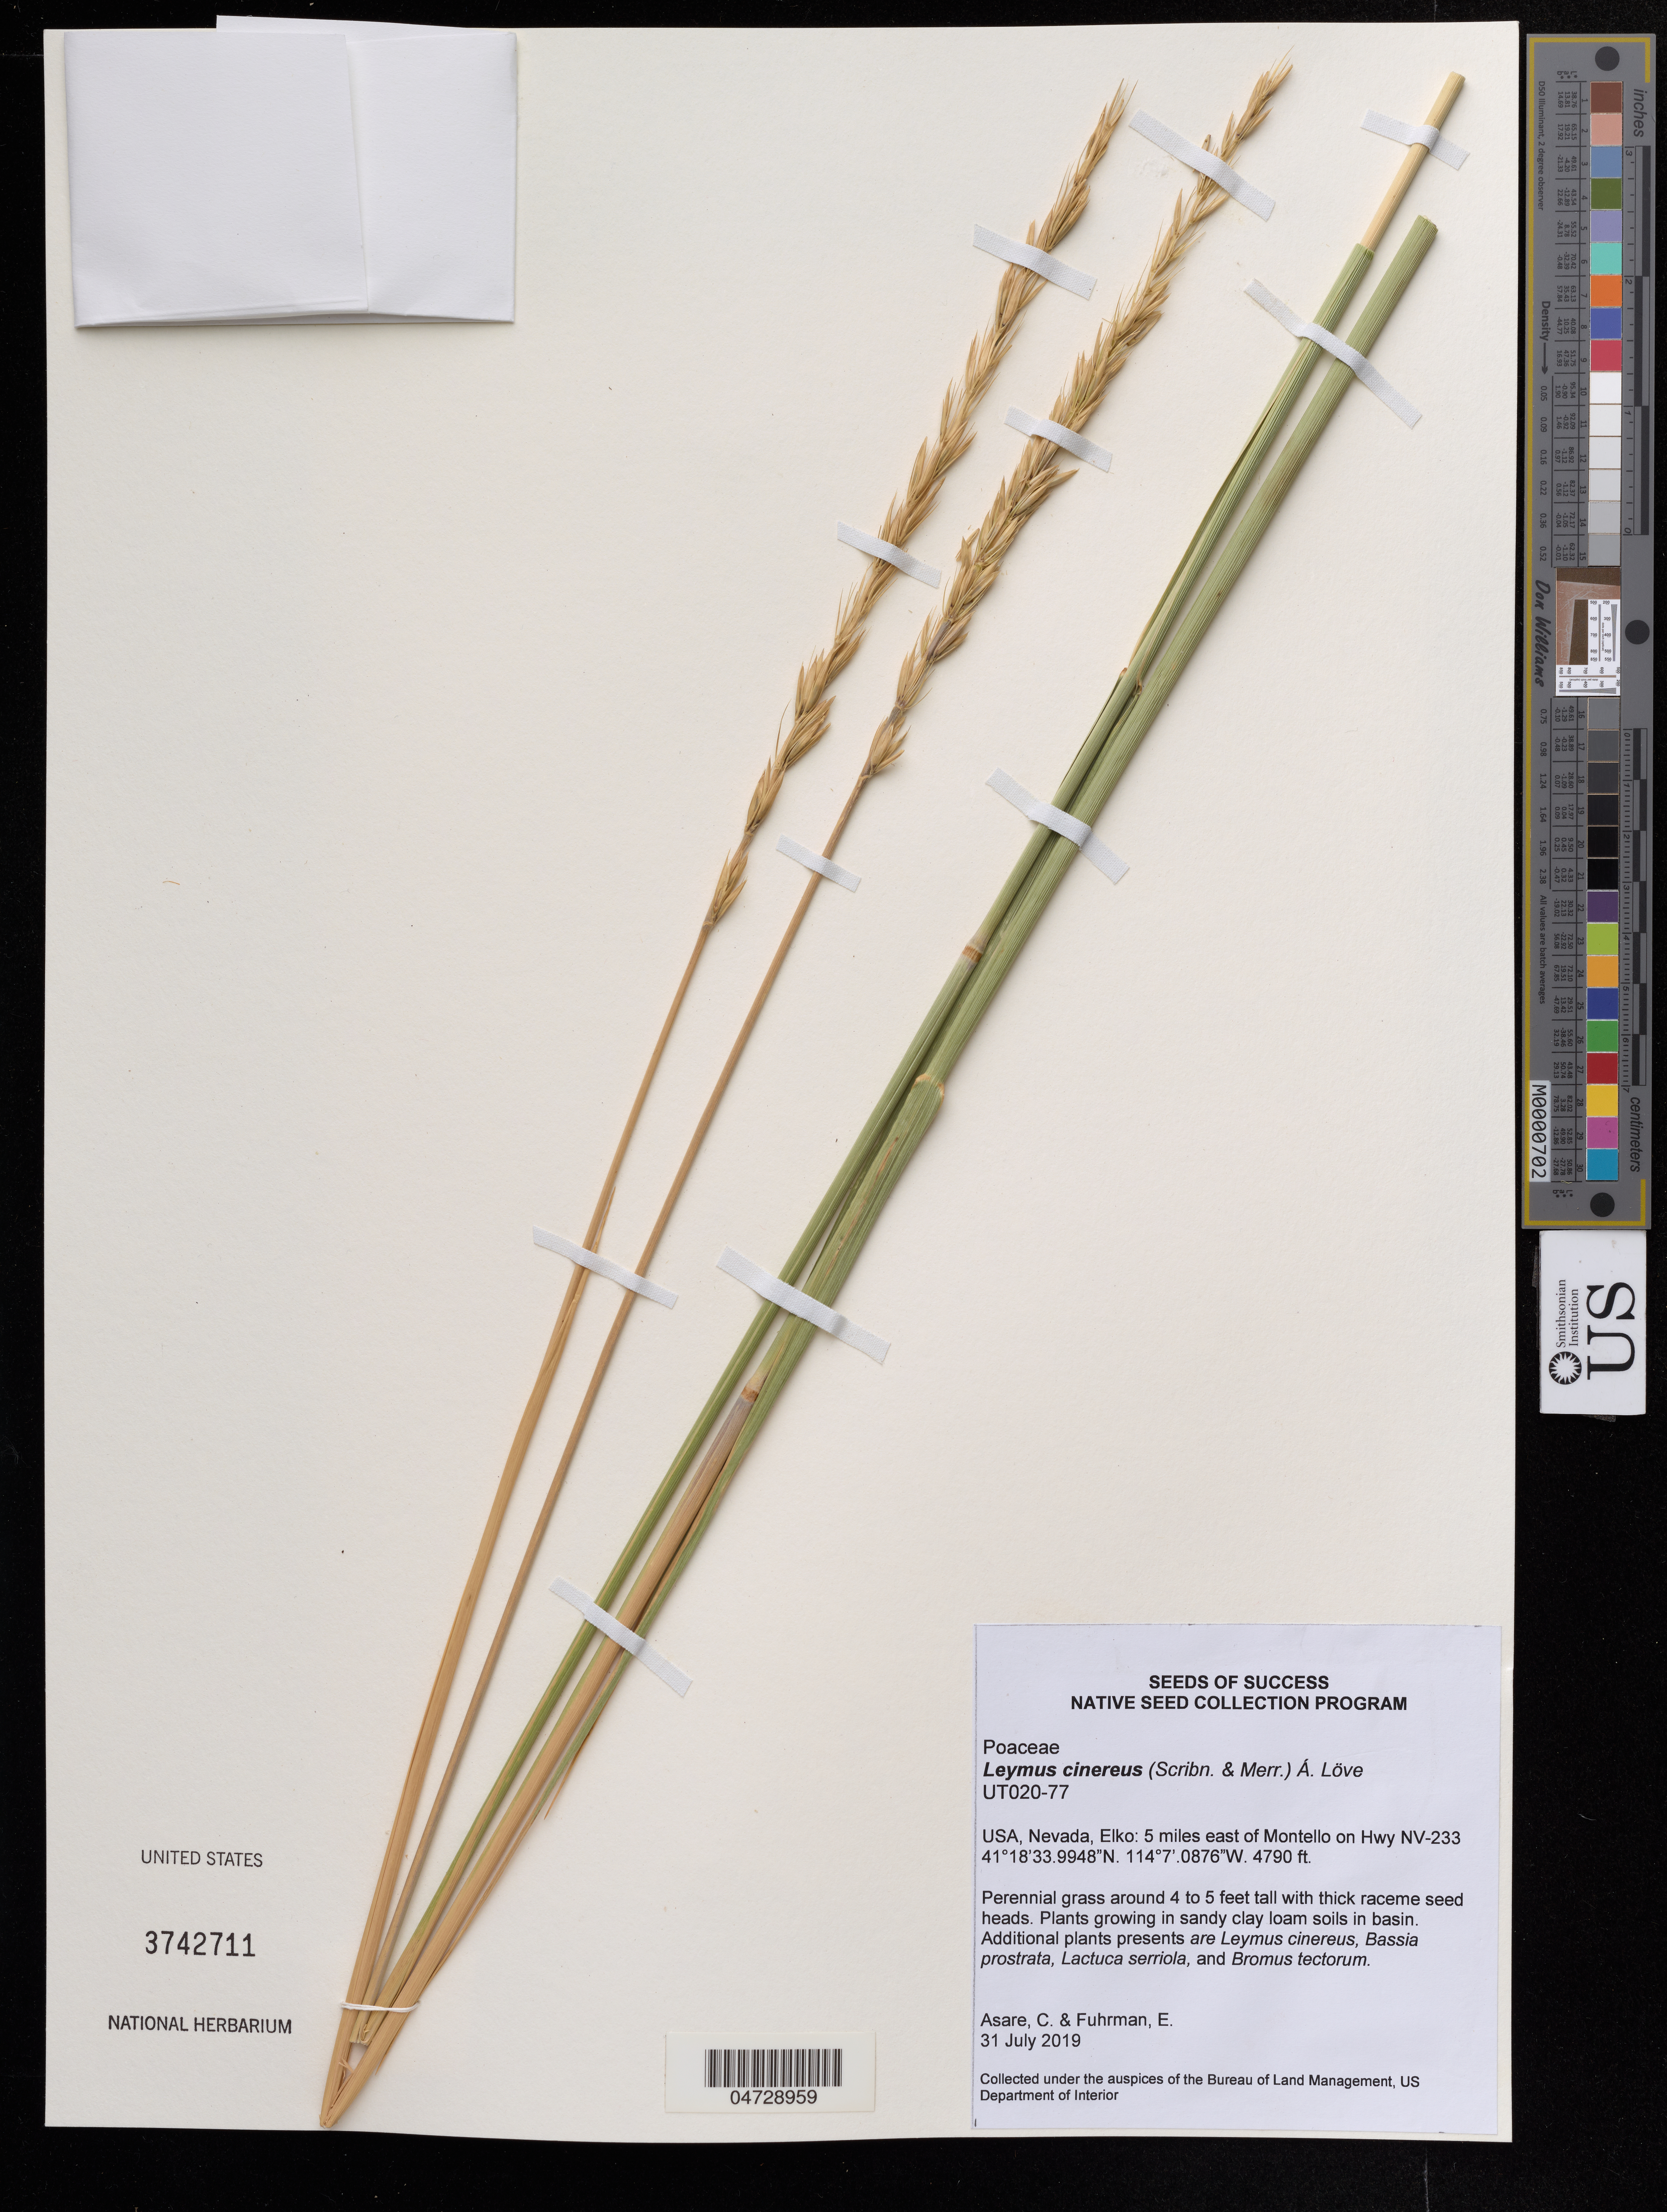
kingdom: Plantae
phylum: Tracheophyta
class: Liliopsida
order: Poales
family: Poaceae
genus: Leymus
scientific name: Leymus cinereus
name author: (Scribn. & Merr.) Á. Löve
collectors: C. Asare & E. Fuhrman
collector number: UT020-77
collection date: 2019-07-31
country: United States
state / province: Nevada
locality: Elko: 5 miles east of Montello on Hwy NV-233.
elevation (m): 1460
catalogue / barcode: US 3742711